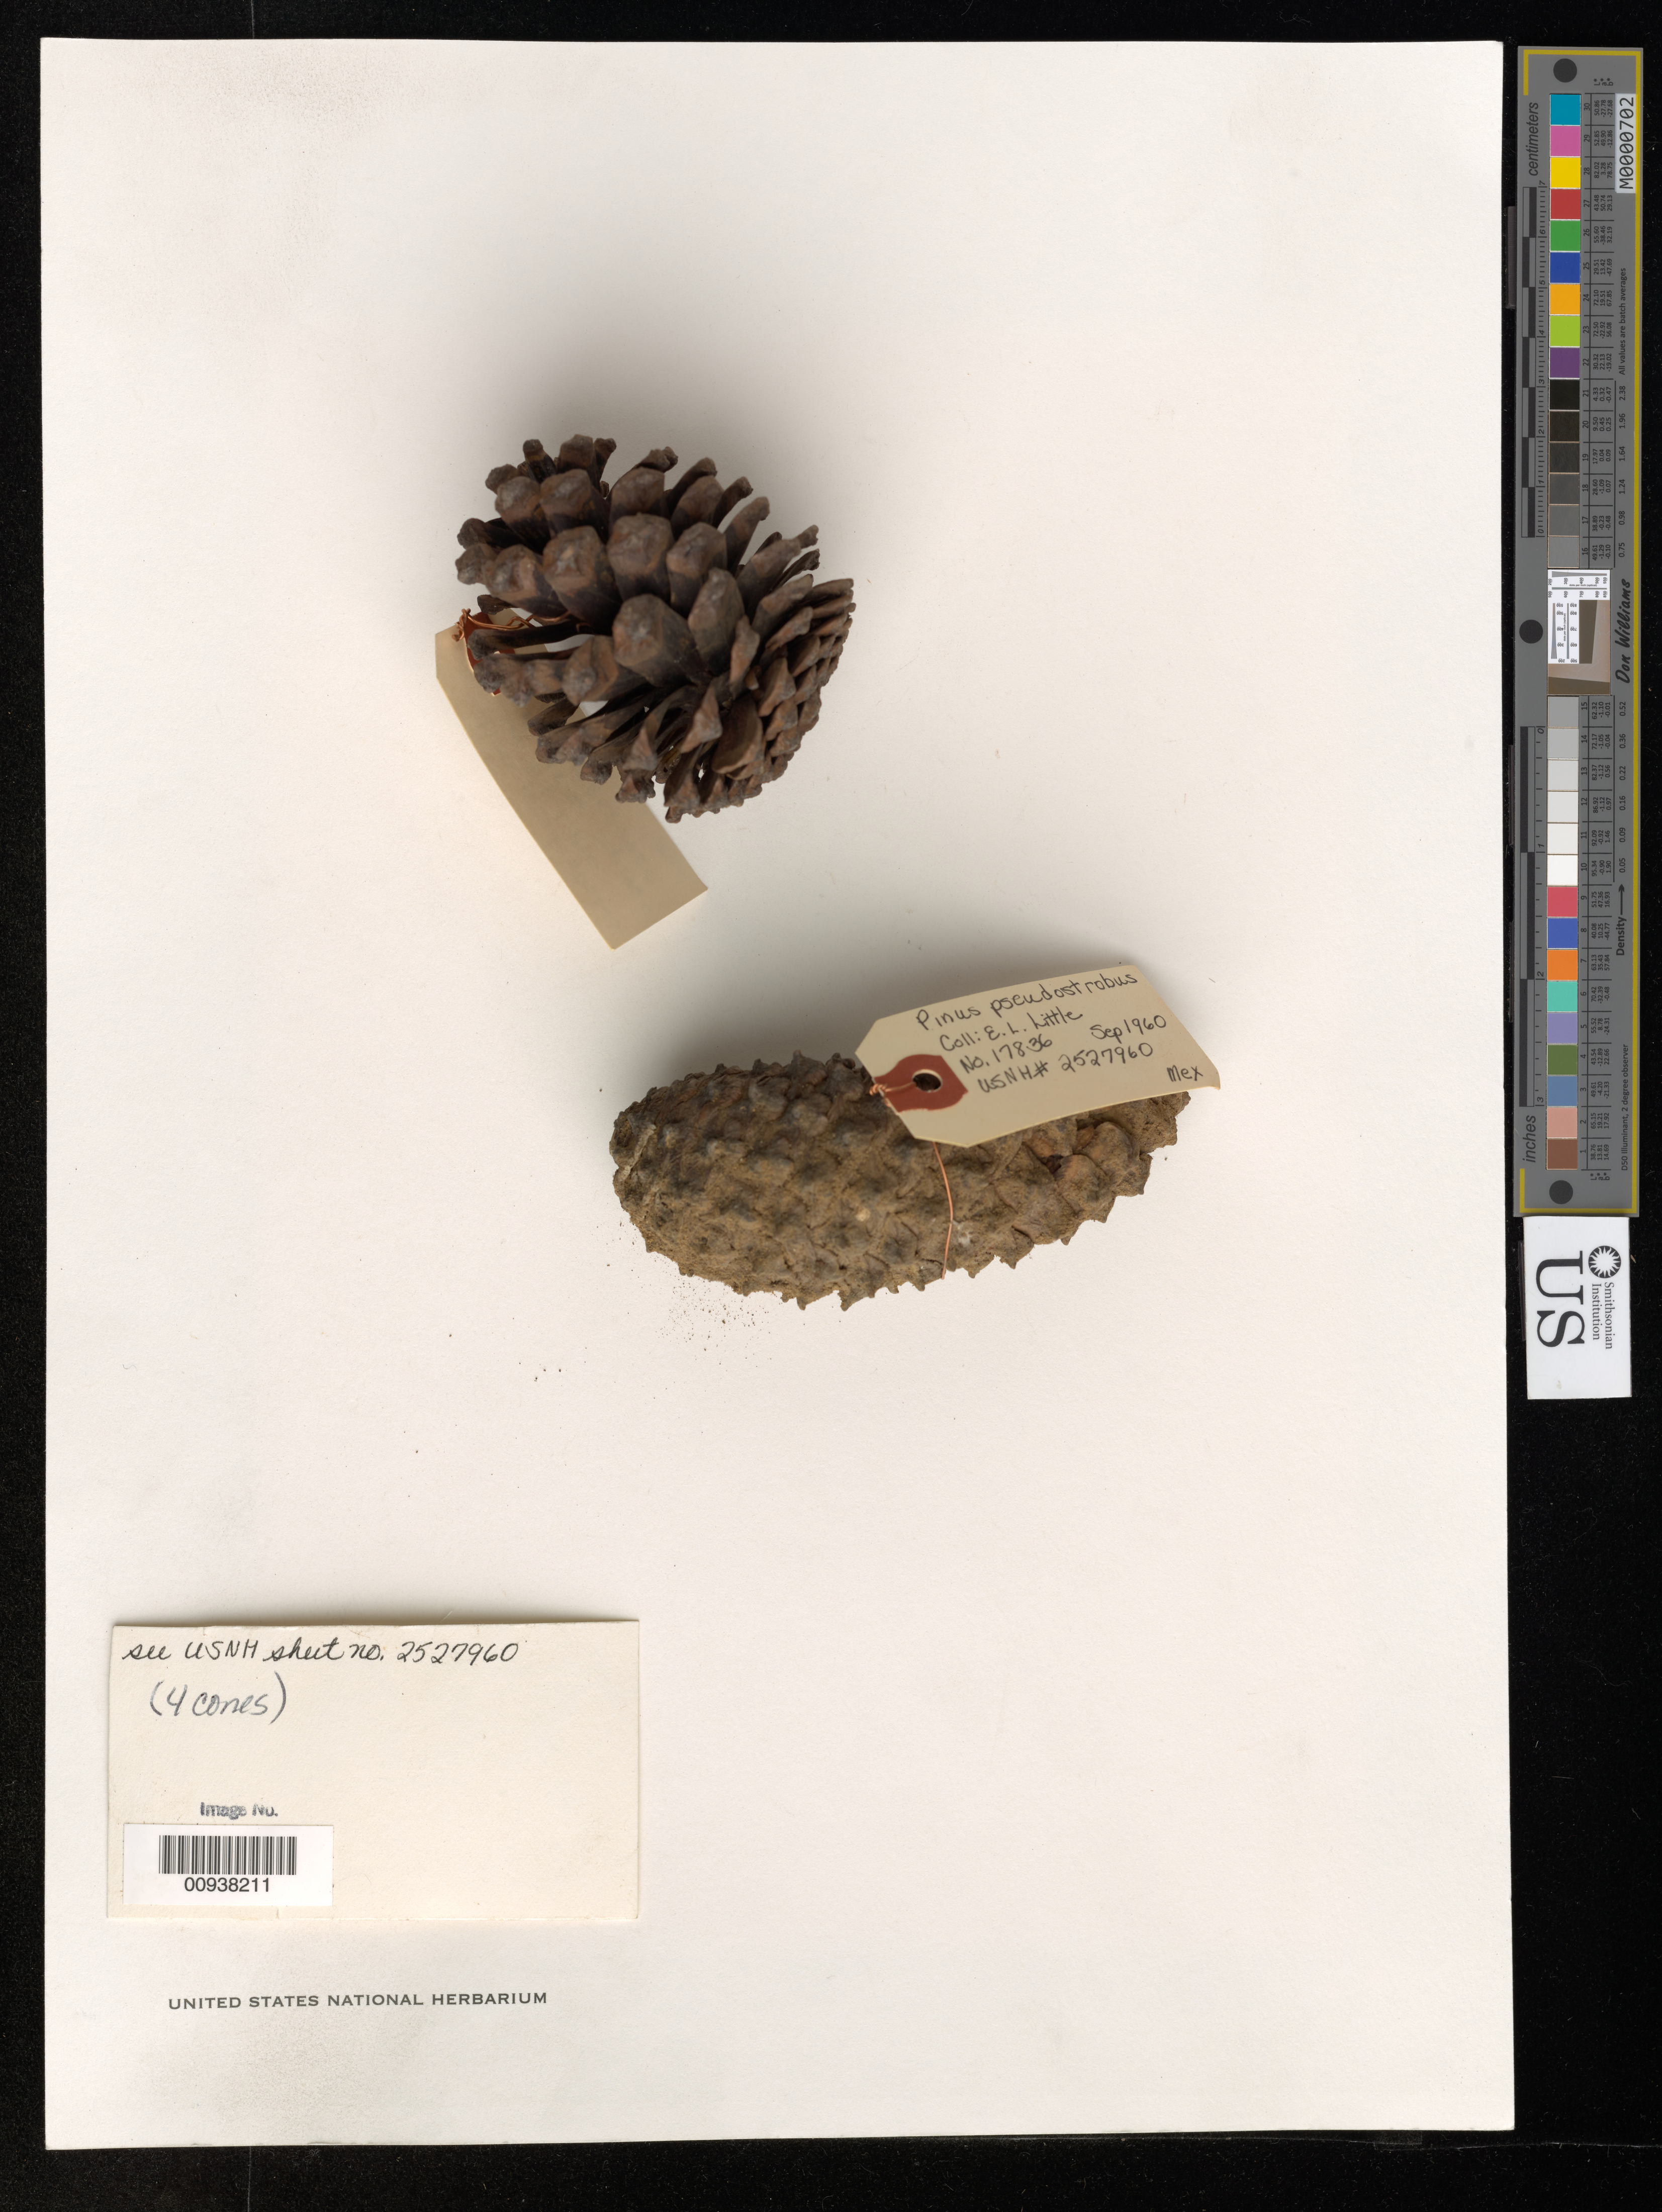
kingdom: Plantae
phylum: Tracheophyta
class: Pinopsida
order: Pinales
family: Pinaceae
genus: Pinus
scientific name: Pinus pseudostrobus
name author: Lindl.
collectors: E. L. Little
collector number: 17836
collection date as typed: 22 Sep 1960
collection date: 1960-09-22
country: Mexico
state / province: Michoacán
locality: Cerro de los Metates, 5 km. E of Capacuaro at km. 114 on highway N of Uruapan.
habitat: Pine forest on soil from volcanic ash.